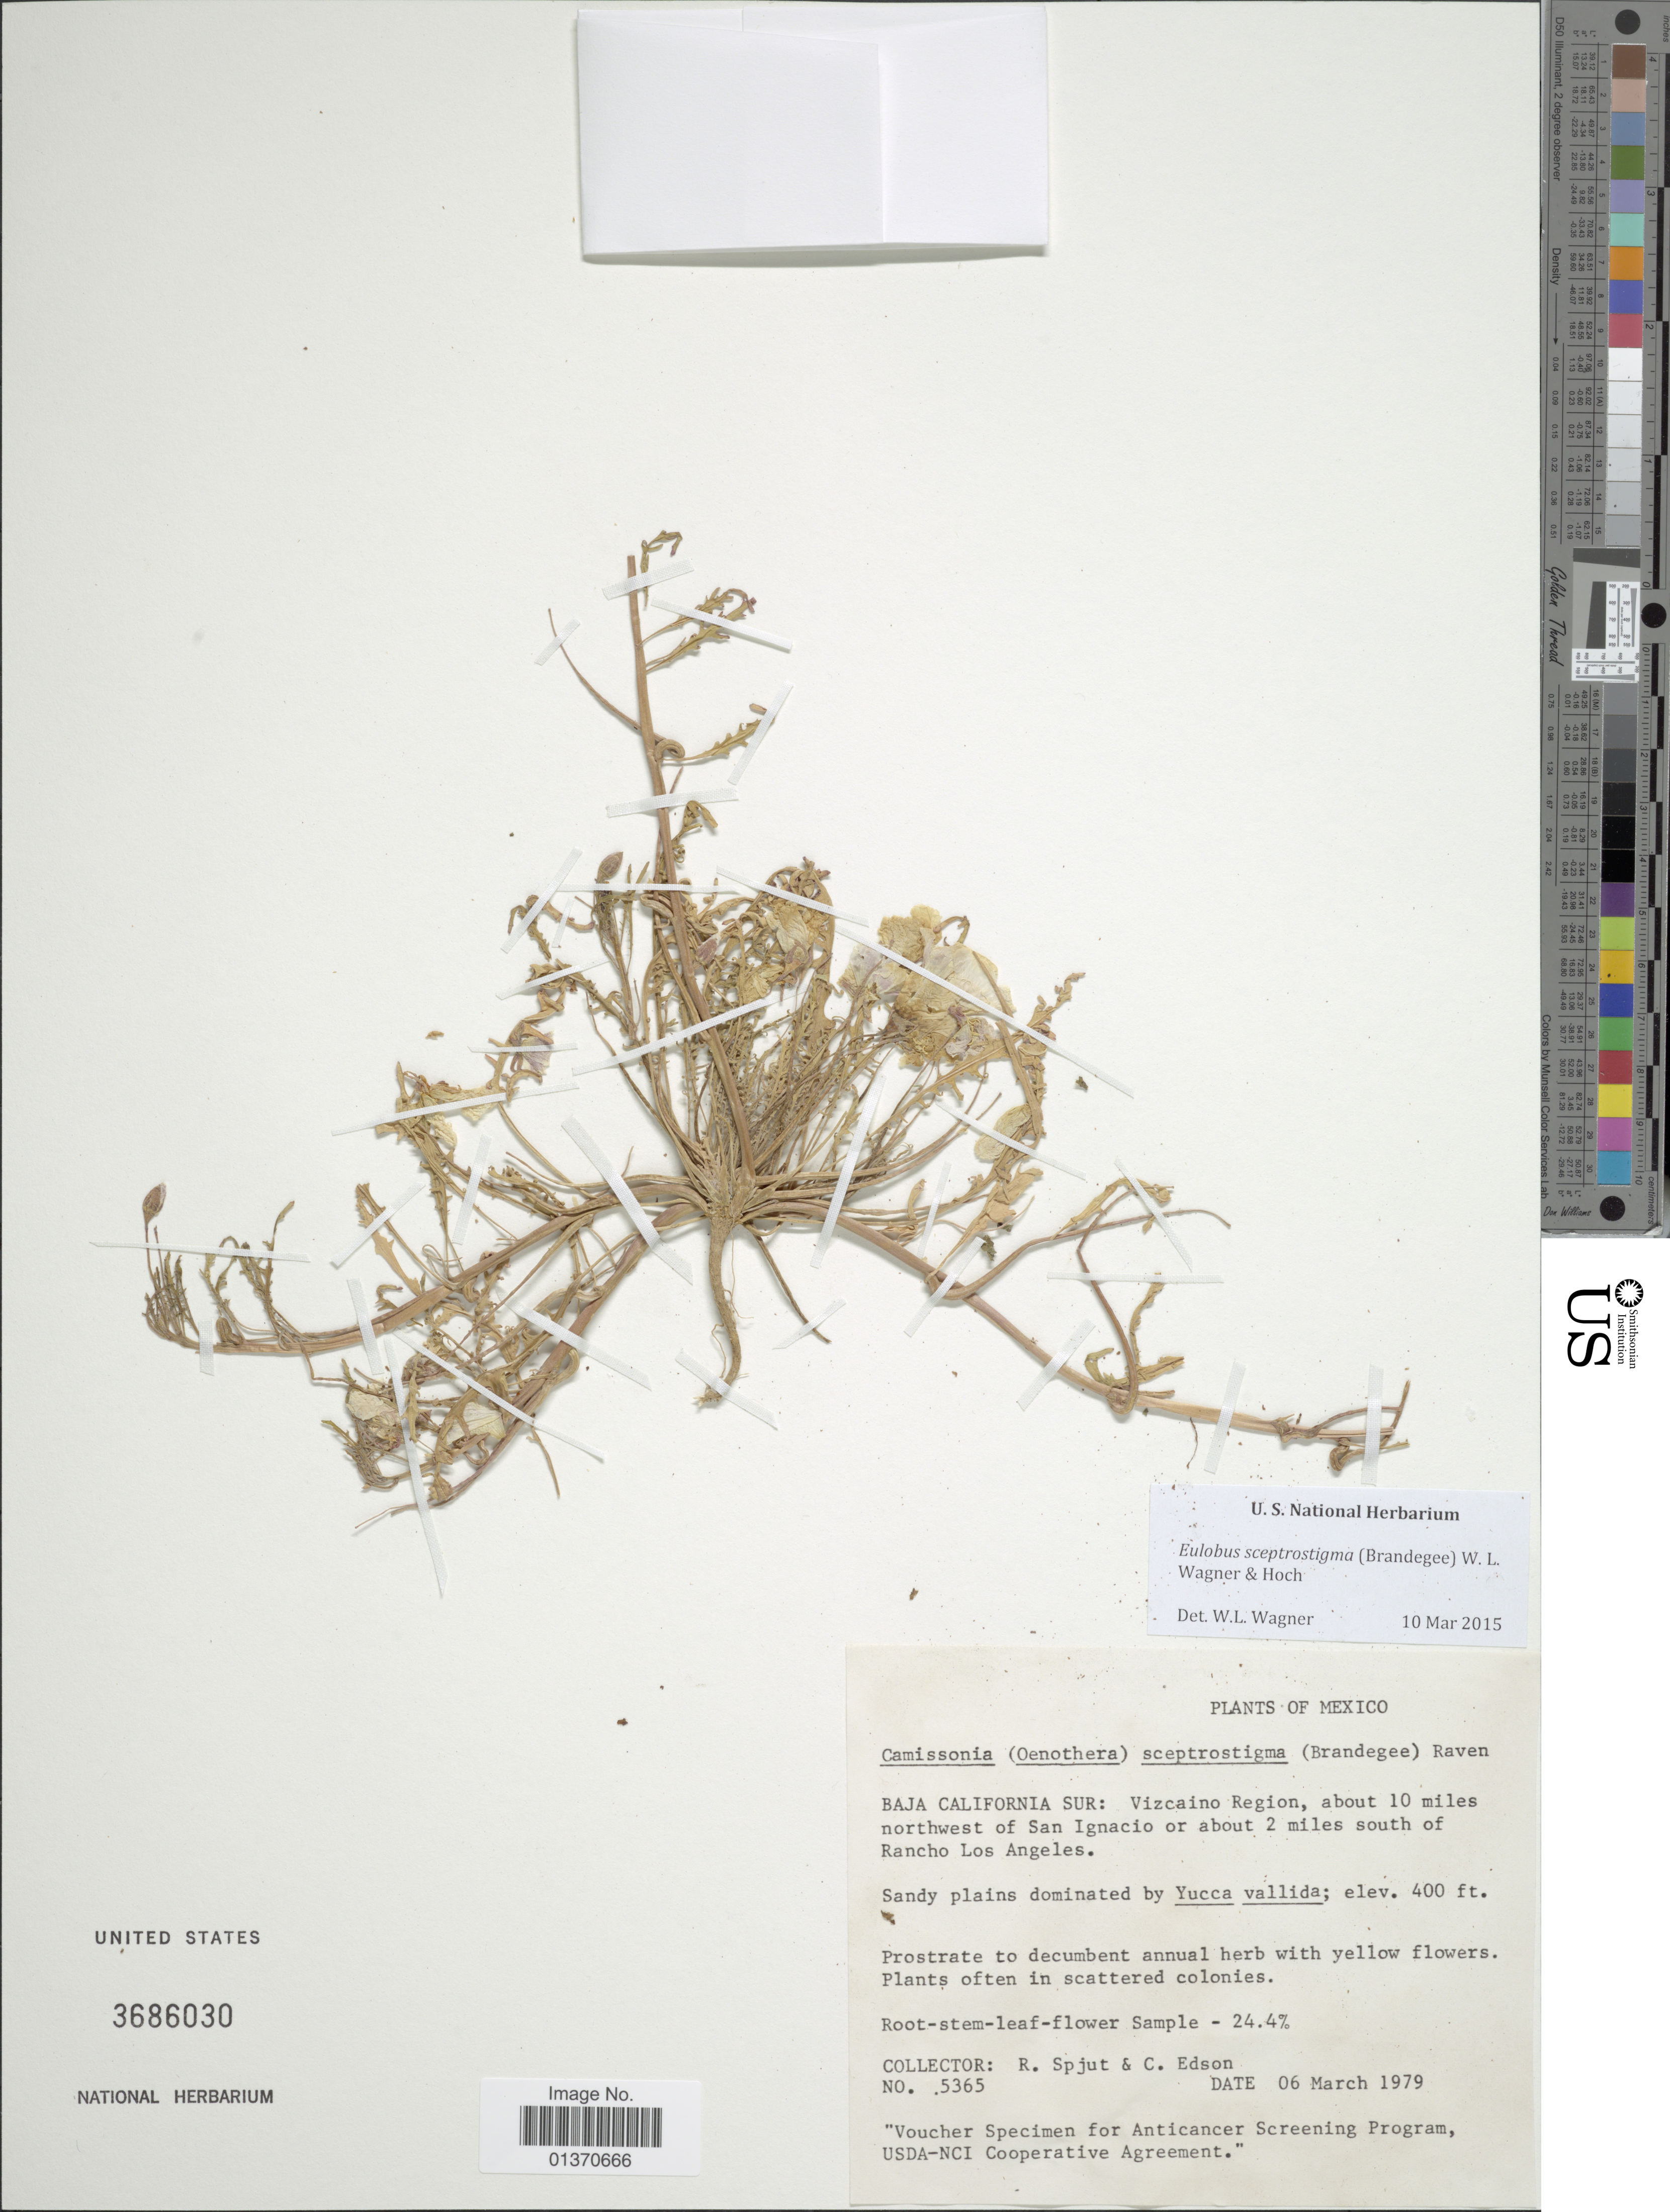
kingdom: Plantae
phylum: Tracheophyta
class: Magnoliopsida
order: Myrtales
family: Onagraceae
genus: Eulobus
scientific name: Eulobus sceptrostigma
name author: (Brandegee) W.L. Wagner & Hoch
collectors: R. Spjut & C. Edson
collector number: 5365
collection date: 1979-03-06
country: Mexico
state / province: Baja California Sur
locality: Vizcaino Region, about 10 miles northwest of San Ignacio or about 2 miles south of Rancho Los Angeles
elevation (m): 122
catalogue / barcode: US 3686030